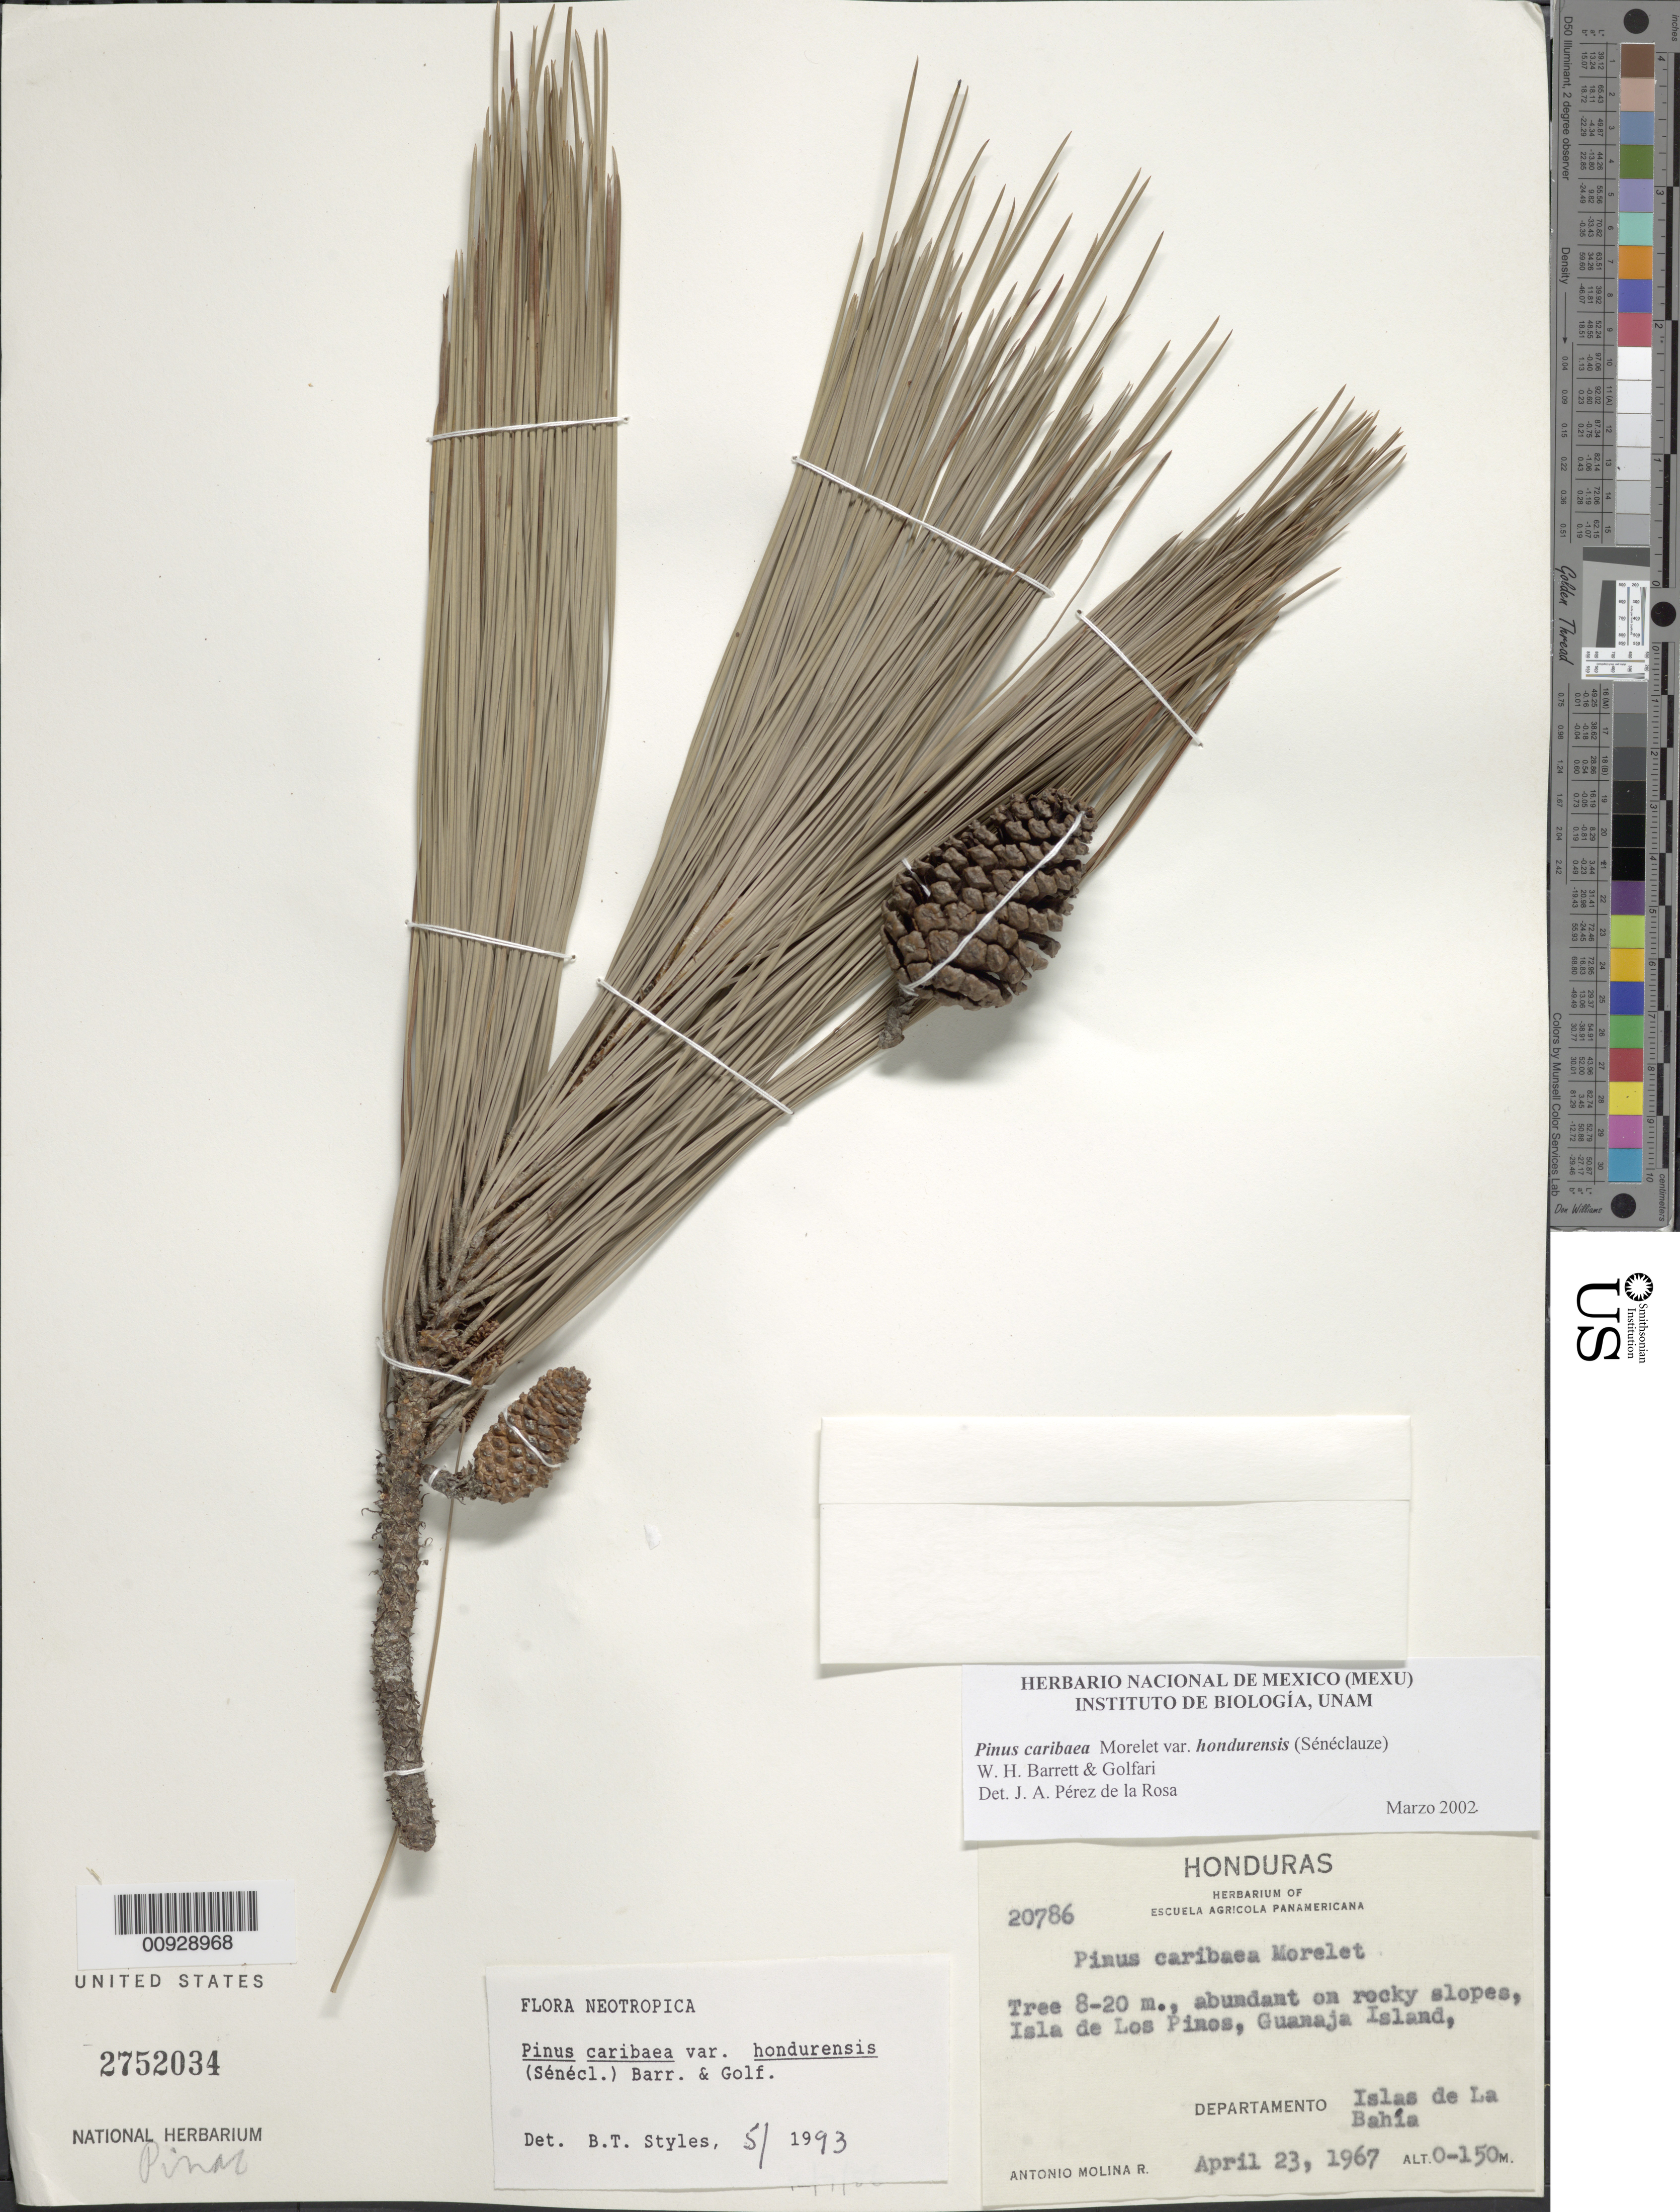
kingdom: Plantae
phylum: Tracheophyta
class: Pinopsida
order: Pinales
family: Pinaceae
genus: Pinus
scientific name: Pinus caribaea var. hondurensis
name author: (Sénécl.) W.H.G. Barrett & Golfari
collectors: A. Molina R.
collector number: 20786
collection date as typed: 23 Apr 1967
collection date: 1967-04-23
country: Honduras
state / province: Islas de la Bahía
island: Guanaja I.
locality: Isla de Los Pinos, Guanaja Island.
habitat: On rocky slopes.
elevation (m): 0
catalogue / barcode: US 2752034